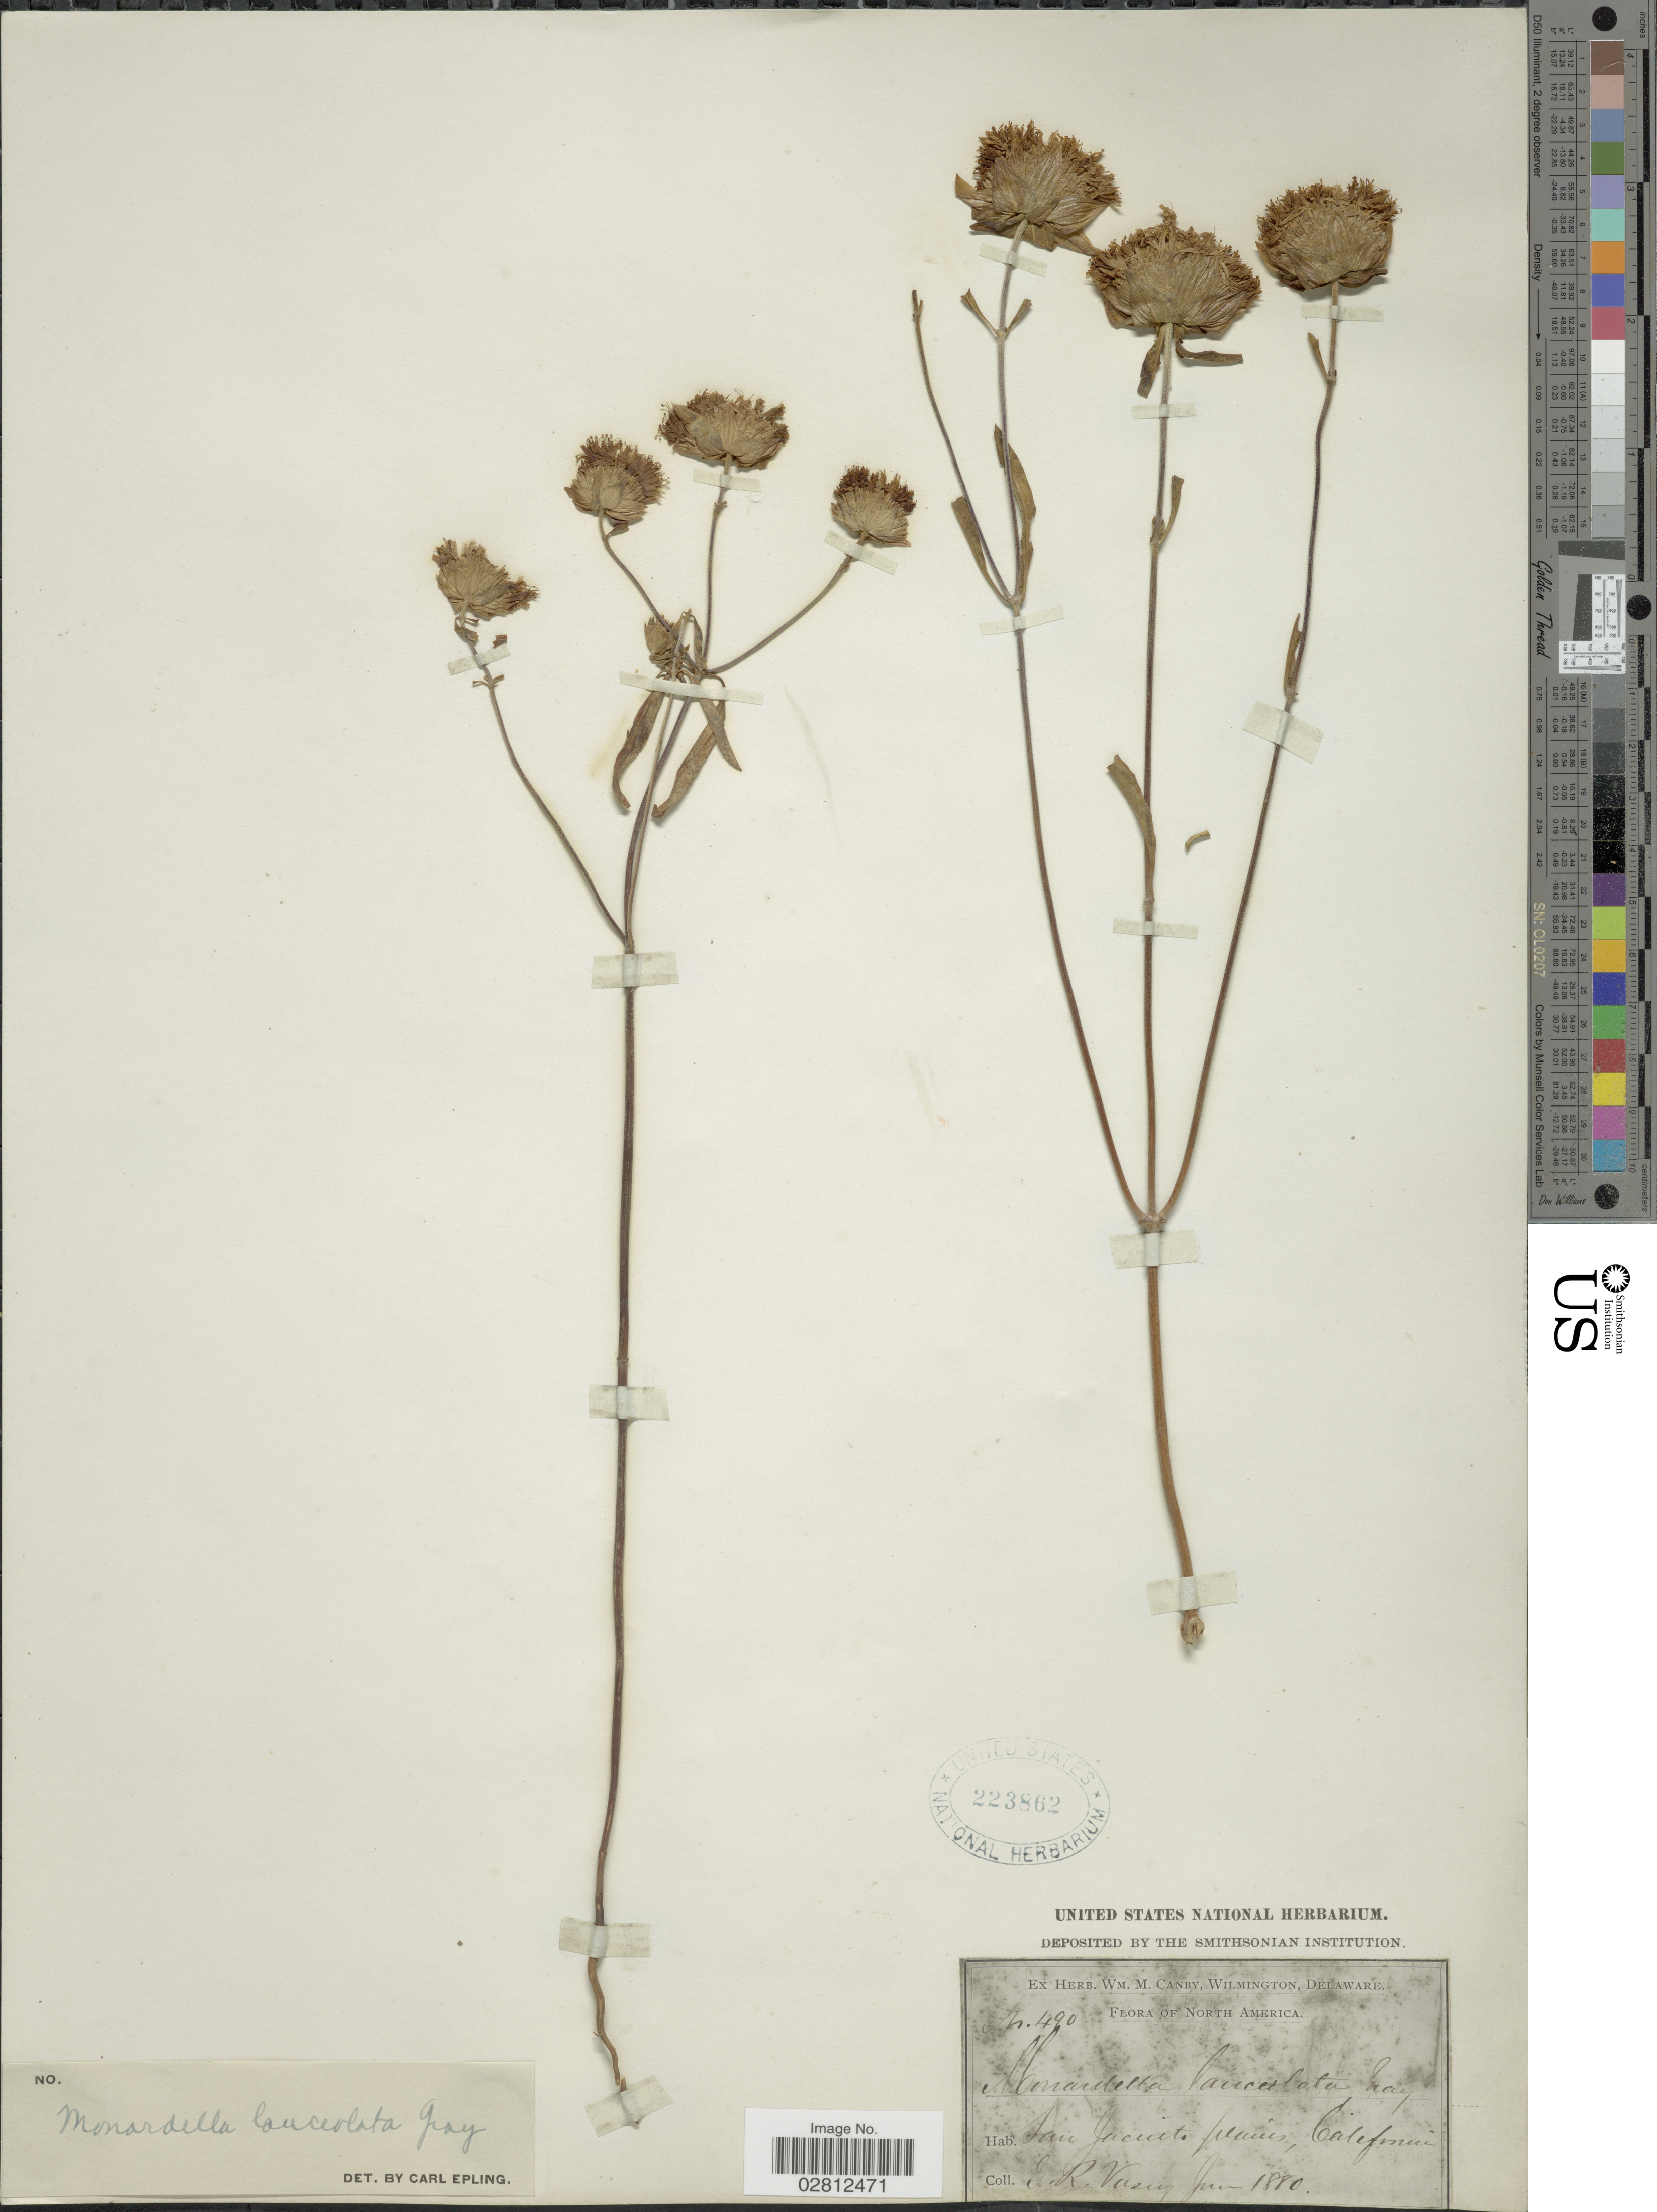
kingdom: Plantae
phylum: Tracheophyta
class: Magnoliopsida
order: Lamiales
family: Lamiaceae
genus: Monardella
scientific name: Monardella lanceolata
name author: A. Gray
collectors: G. R. Vasey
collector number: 490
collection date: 1880-06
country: United States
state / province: California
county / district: Riverside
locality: San Jacinto plains.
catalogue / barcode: US 223862